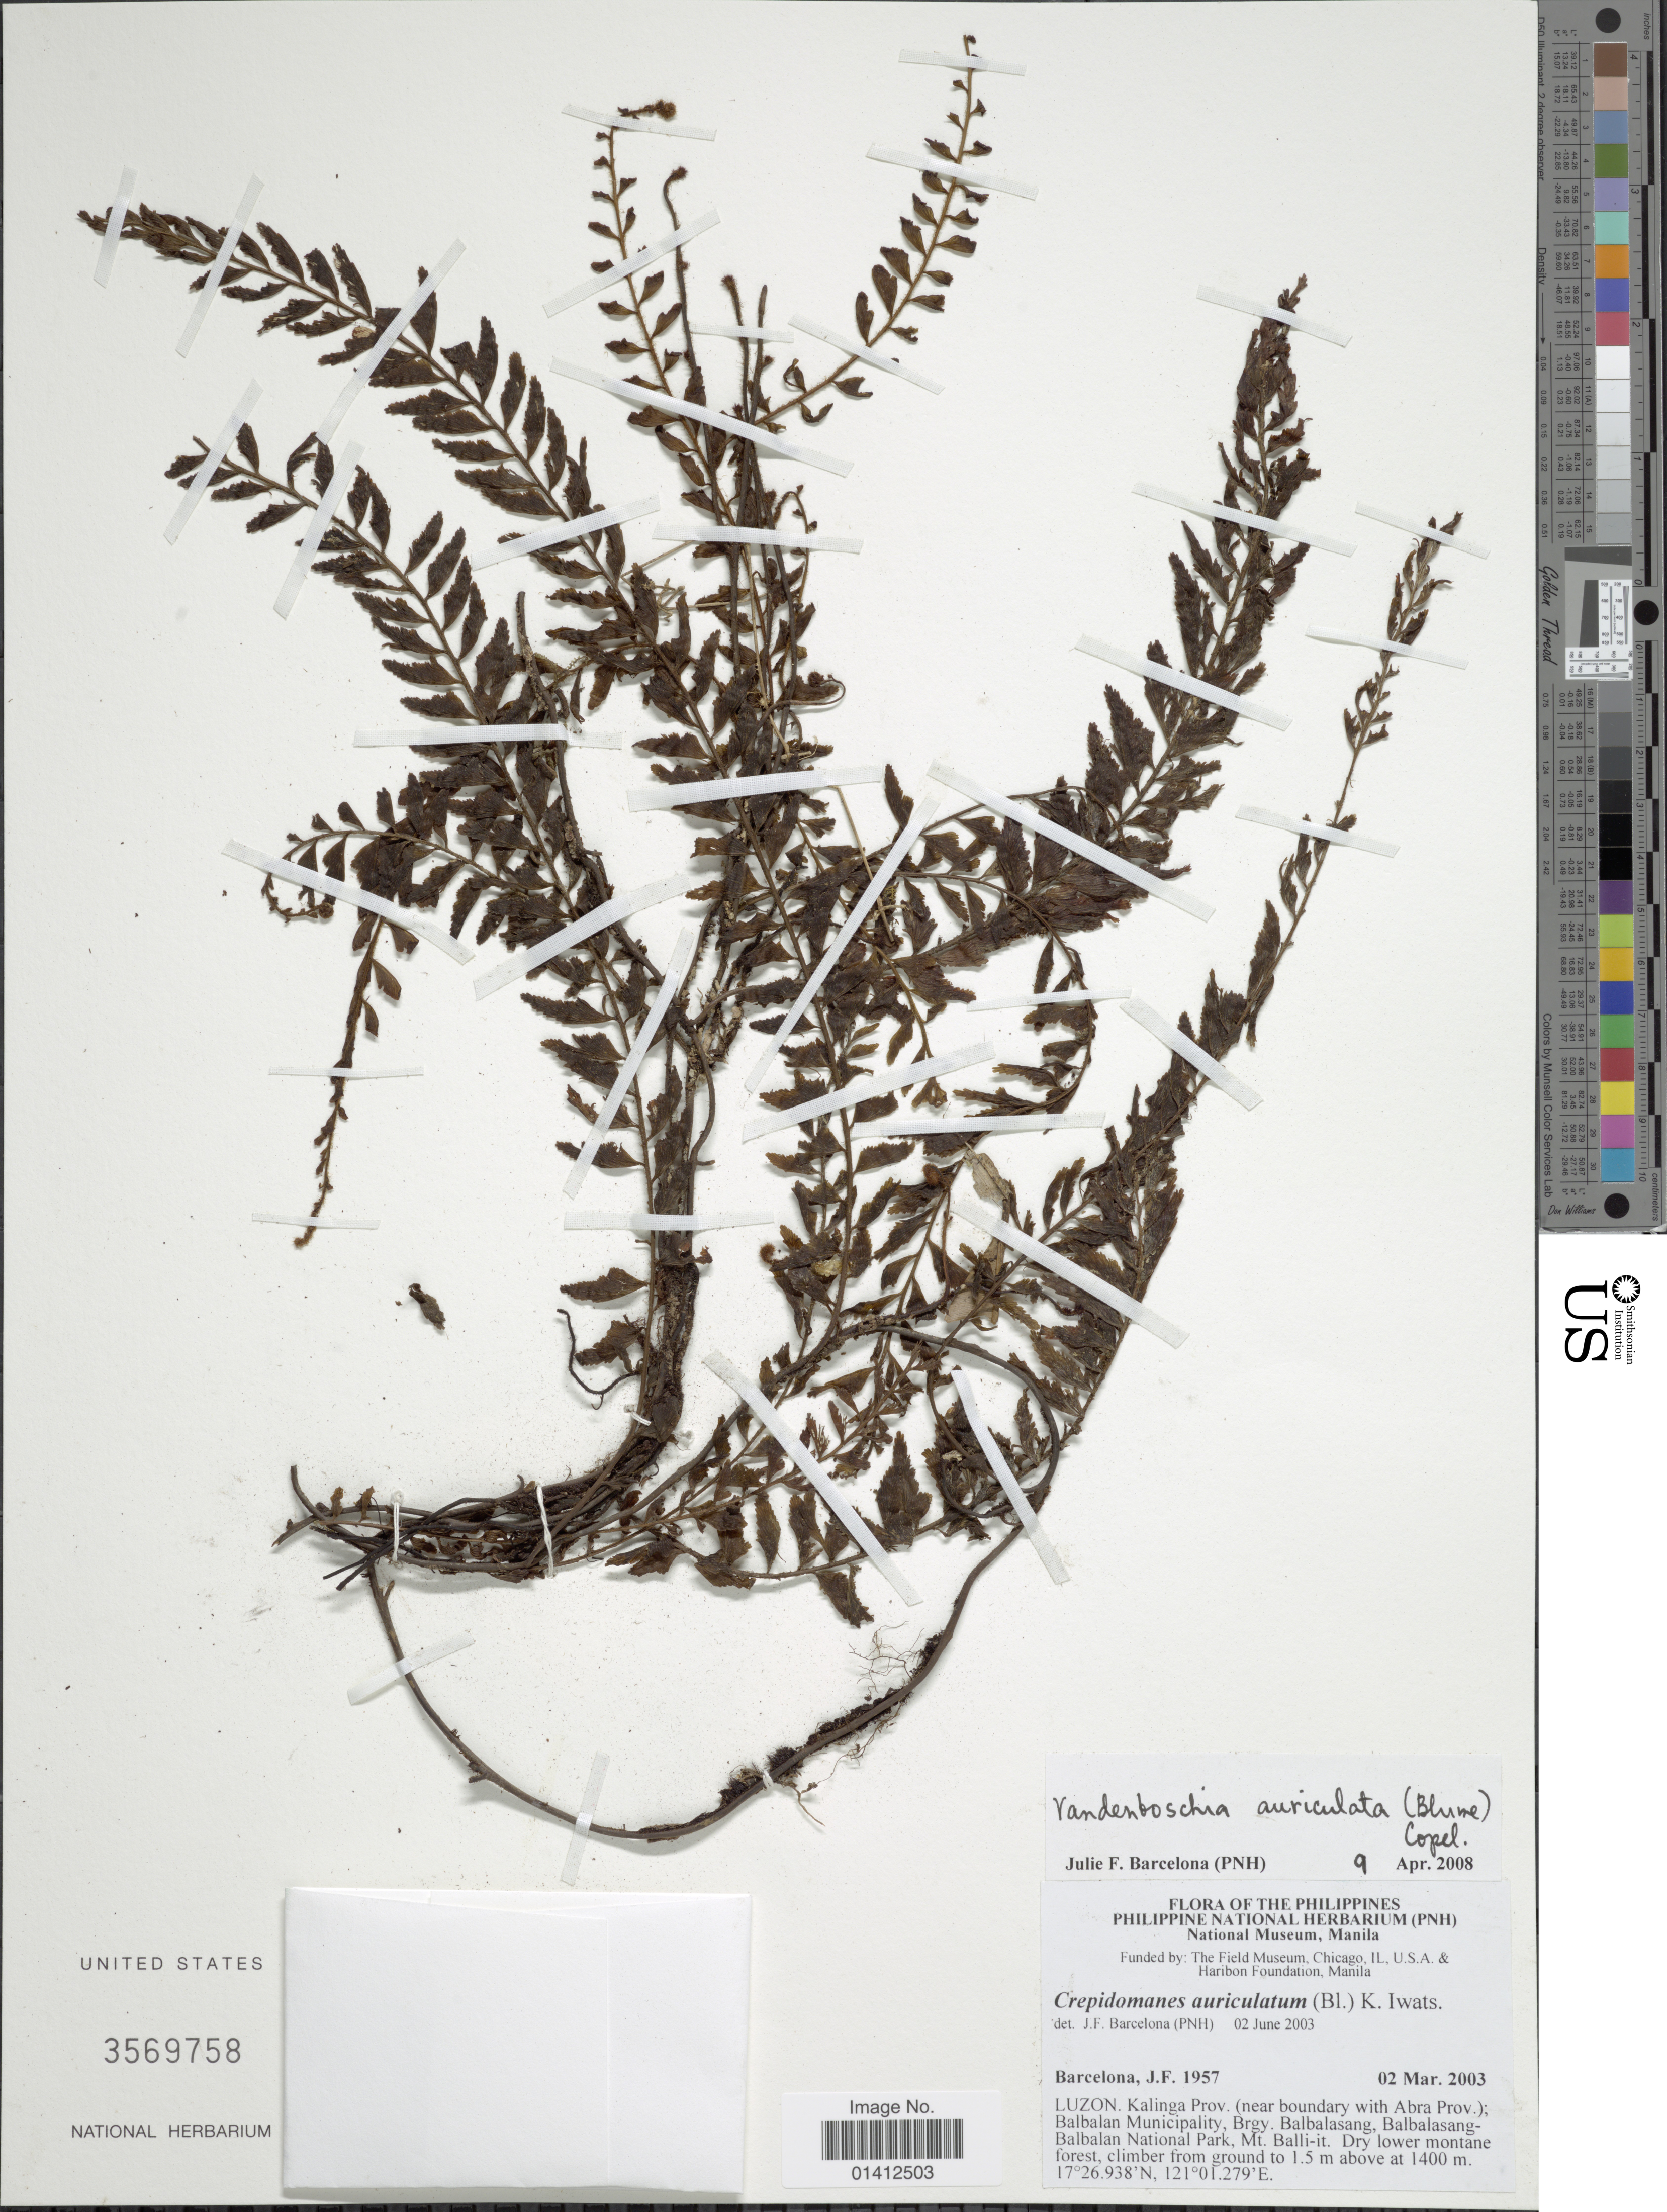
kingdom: Plantae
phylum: Tracheophyta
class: Polypodiopsida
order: Hymenophyllales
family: Hymenophyllaceae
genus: Vandenboschia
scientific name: Vandenboschia auriculata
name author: (Blume) Copel.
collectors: J. F. Barcelona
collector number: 1957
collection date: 2003-03-02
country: Philippines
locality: Luzon, Kalinga Prov. (near boundary with Abra Prov); Balbalan Municipality, Brgy Balbalasang, balbalasang-Balbalan national Park, Mt Balli-it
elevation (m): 1400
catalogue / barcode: US 3569758